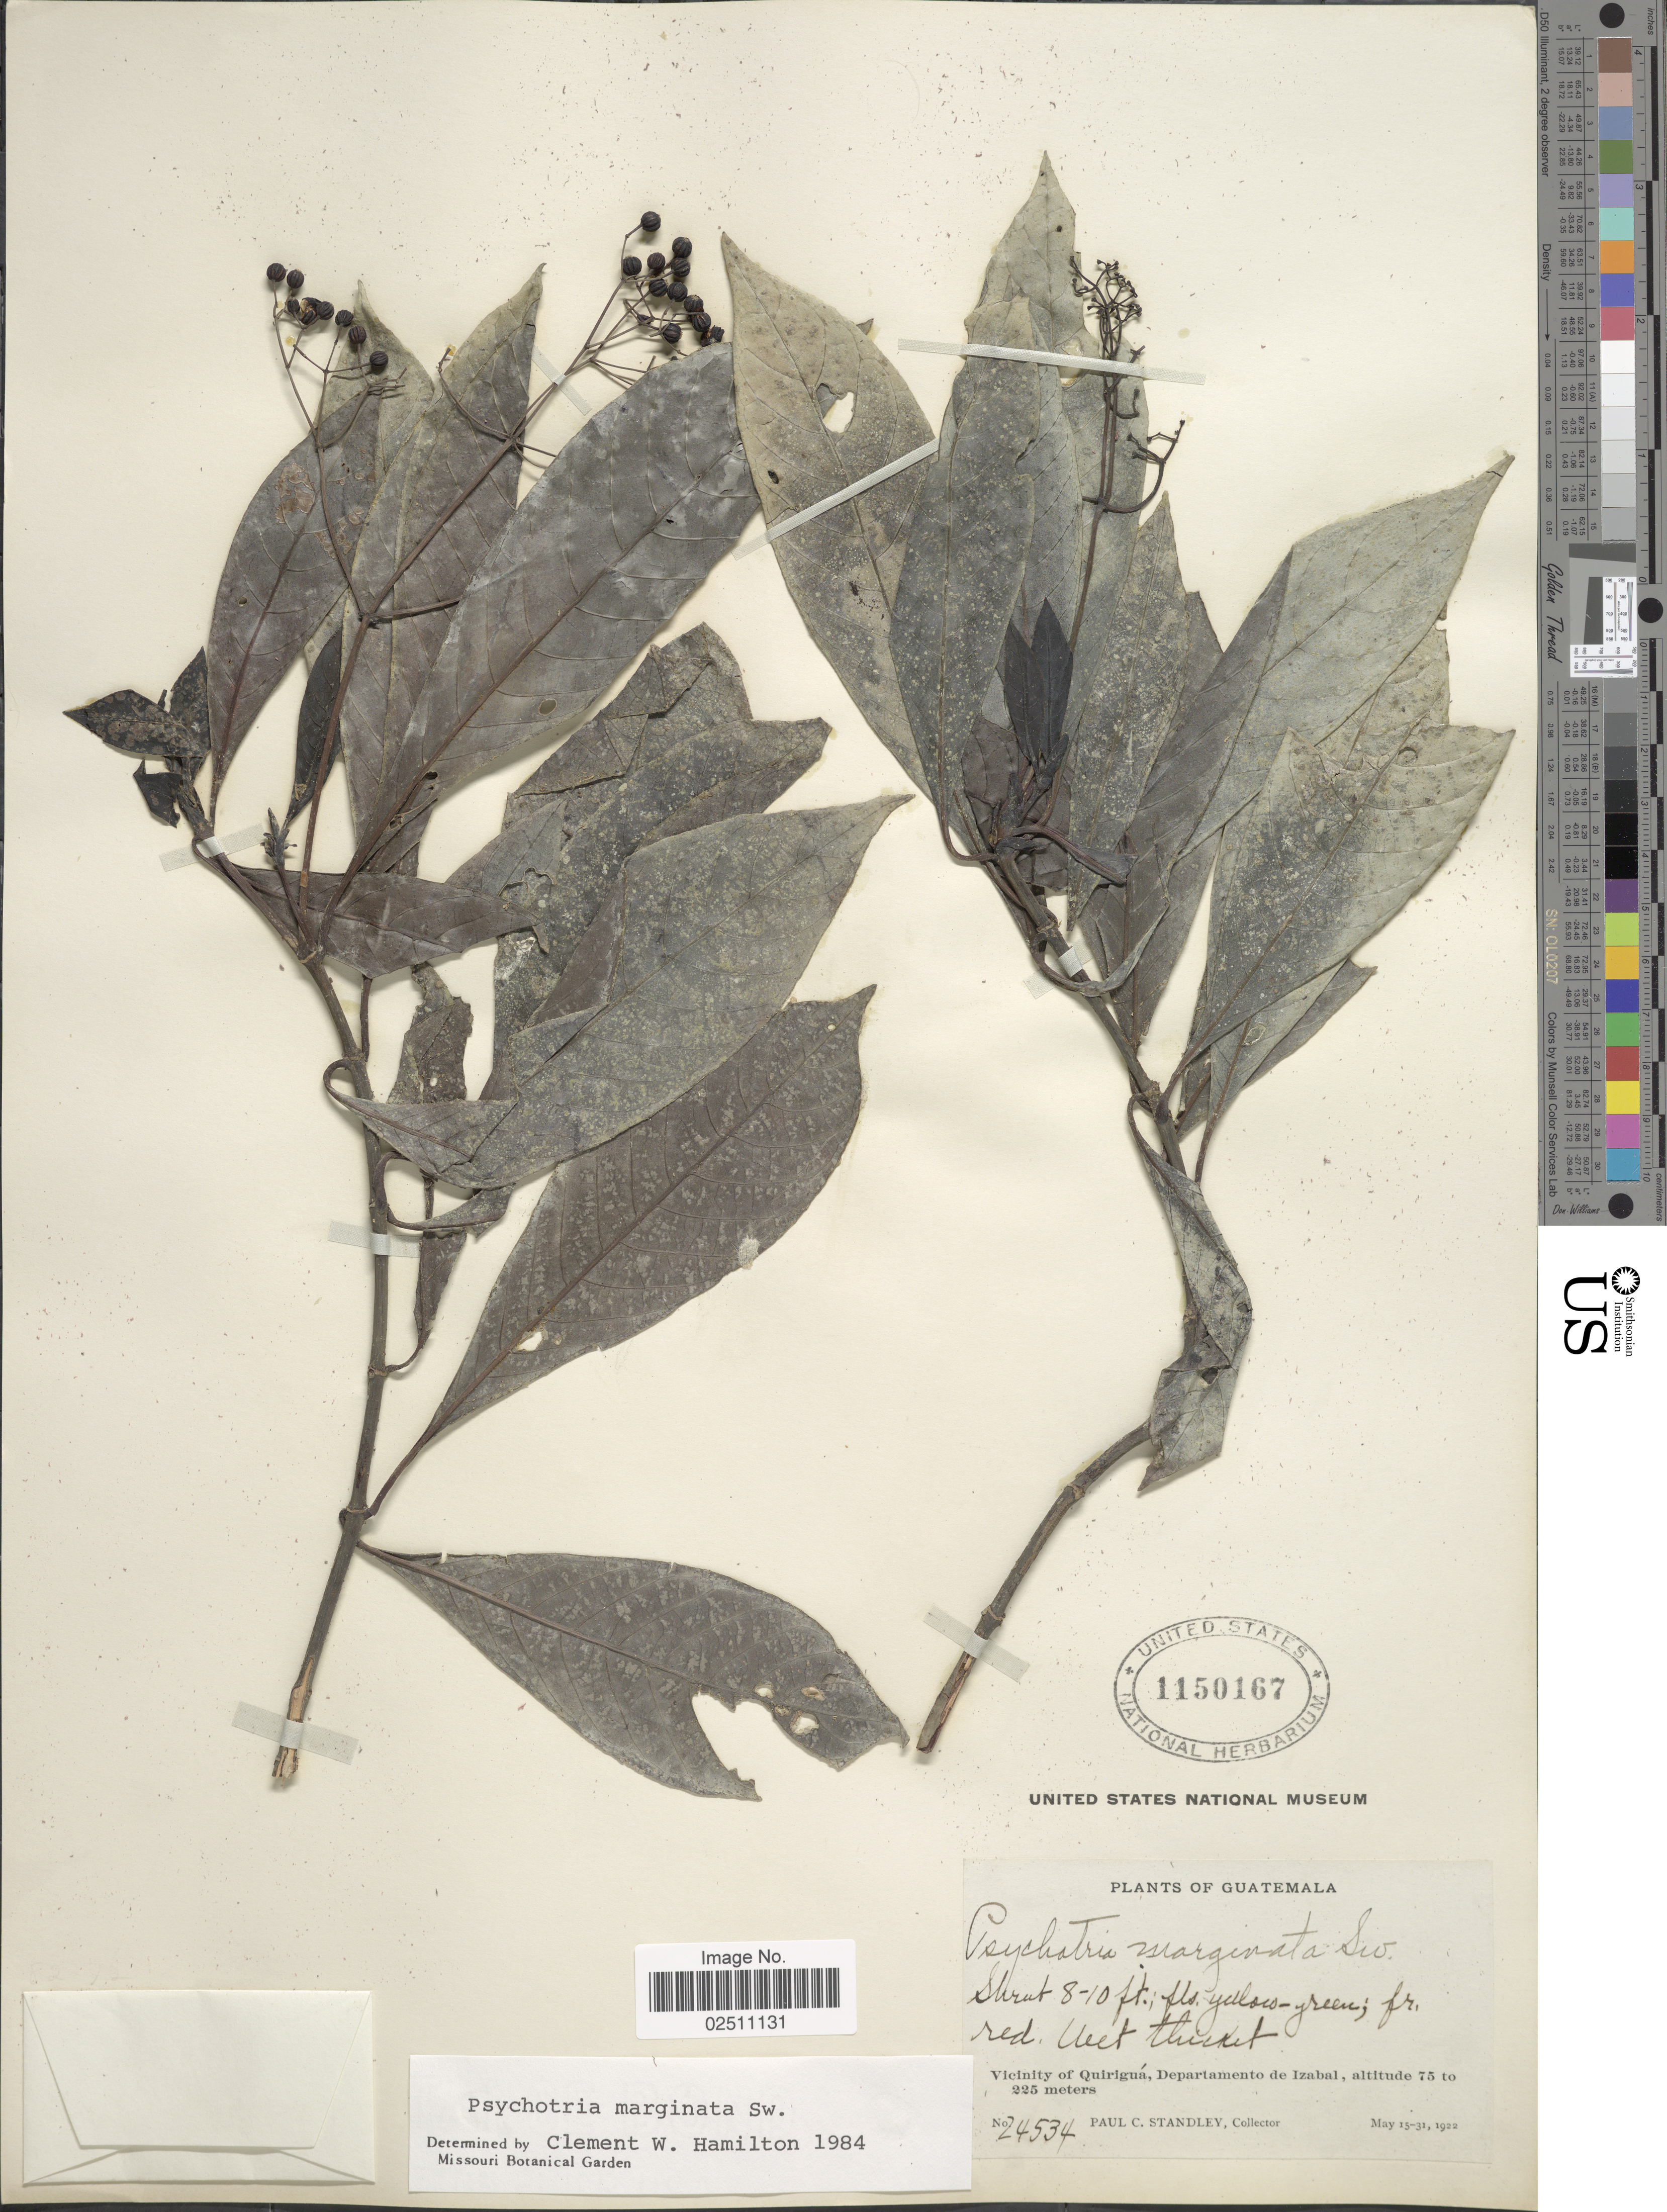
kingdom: Plantae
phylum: Tracheophyta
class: Magnoliopsida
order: Gentianales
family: Rubiaceae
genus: Psychotria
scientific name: Psychotria marginata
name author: Sw.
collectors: P. C. Standley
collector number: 24534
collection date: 1922-05-15/1922-05-31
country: Guatemala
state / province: Izabal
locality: Vicinity of Quirigua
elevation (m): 75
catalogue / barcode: US 1150167